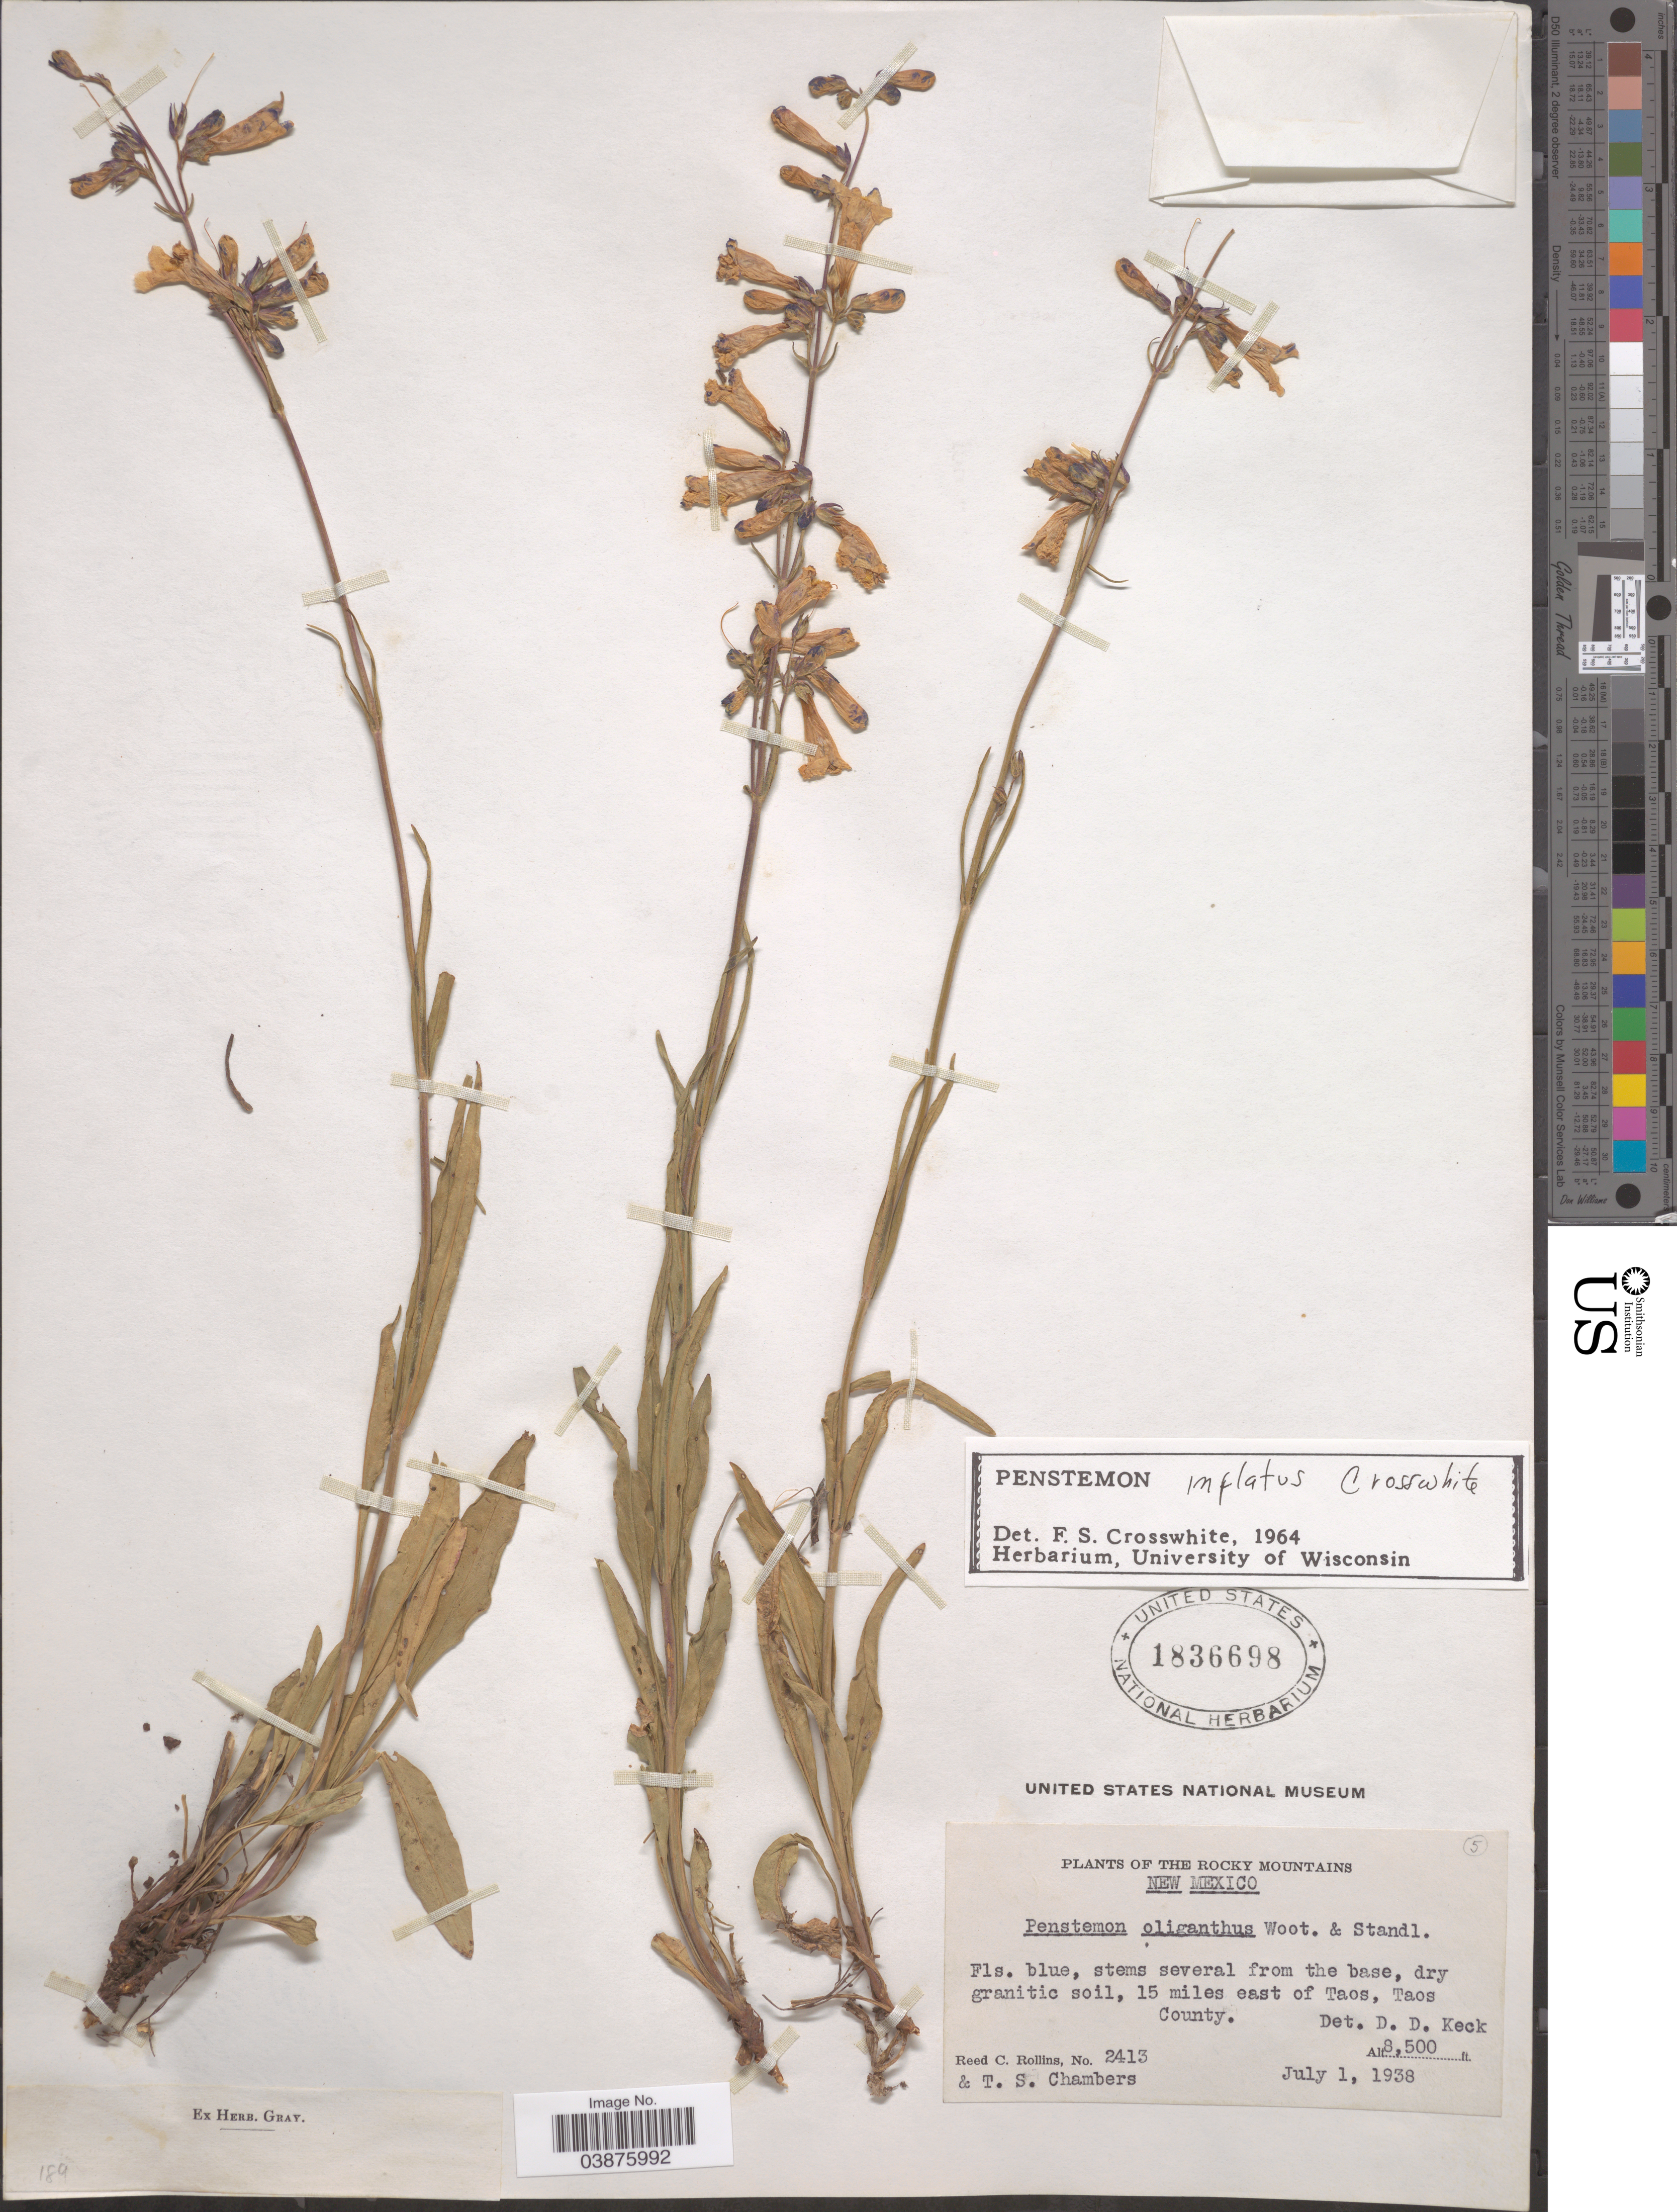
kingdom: Plantae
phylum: Tracheophyta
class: Magnoliopsida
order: Lamiales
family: Plantaginaceae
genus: Penstemon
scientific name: Penstemon inflatus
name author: Crosswh.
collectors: R. C. Rollins & T. Chambers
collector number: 2413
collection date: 1938-07-01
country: United States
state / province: New Mexico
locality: The Rocky Mountains. 15 miles east of Taos, Taos County.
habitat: dry granitic soil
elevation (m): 2591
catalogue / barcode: US 1836698